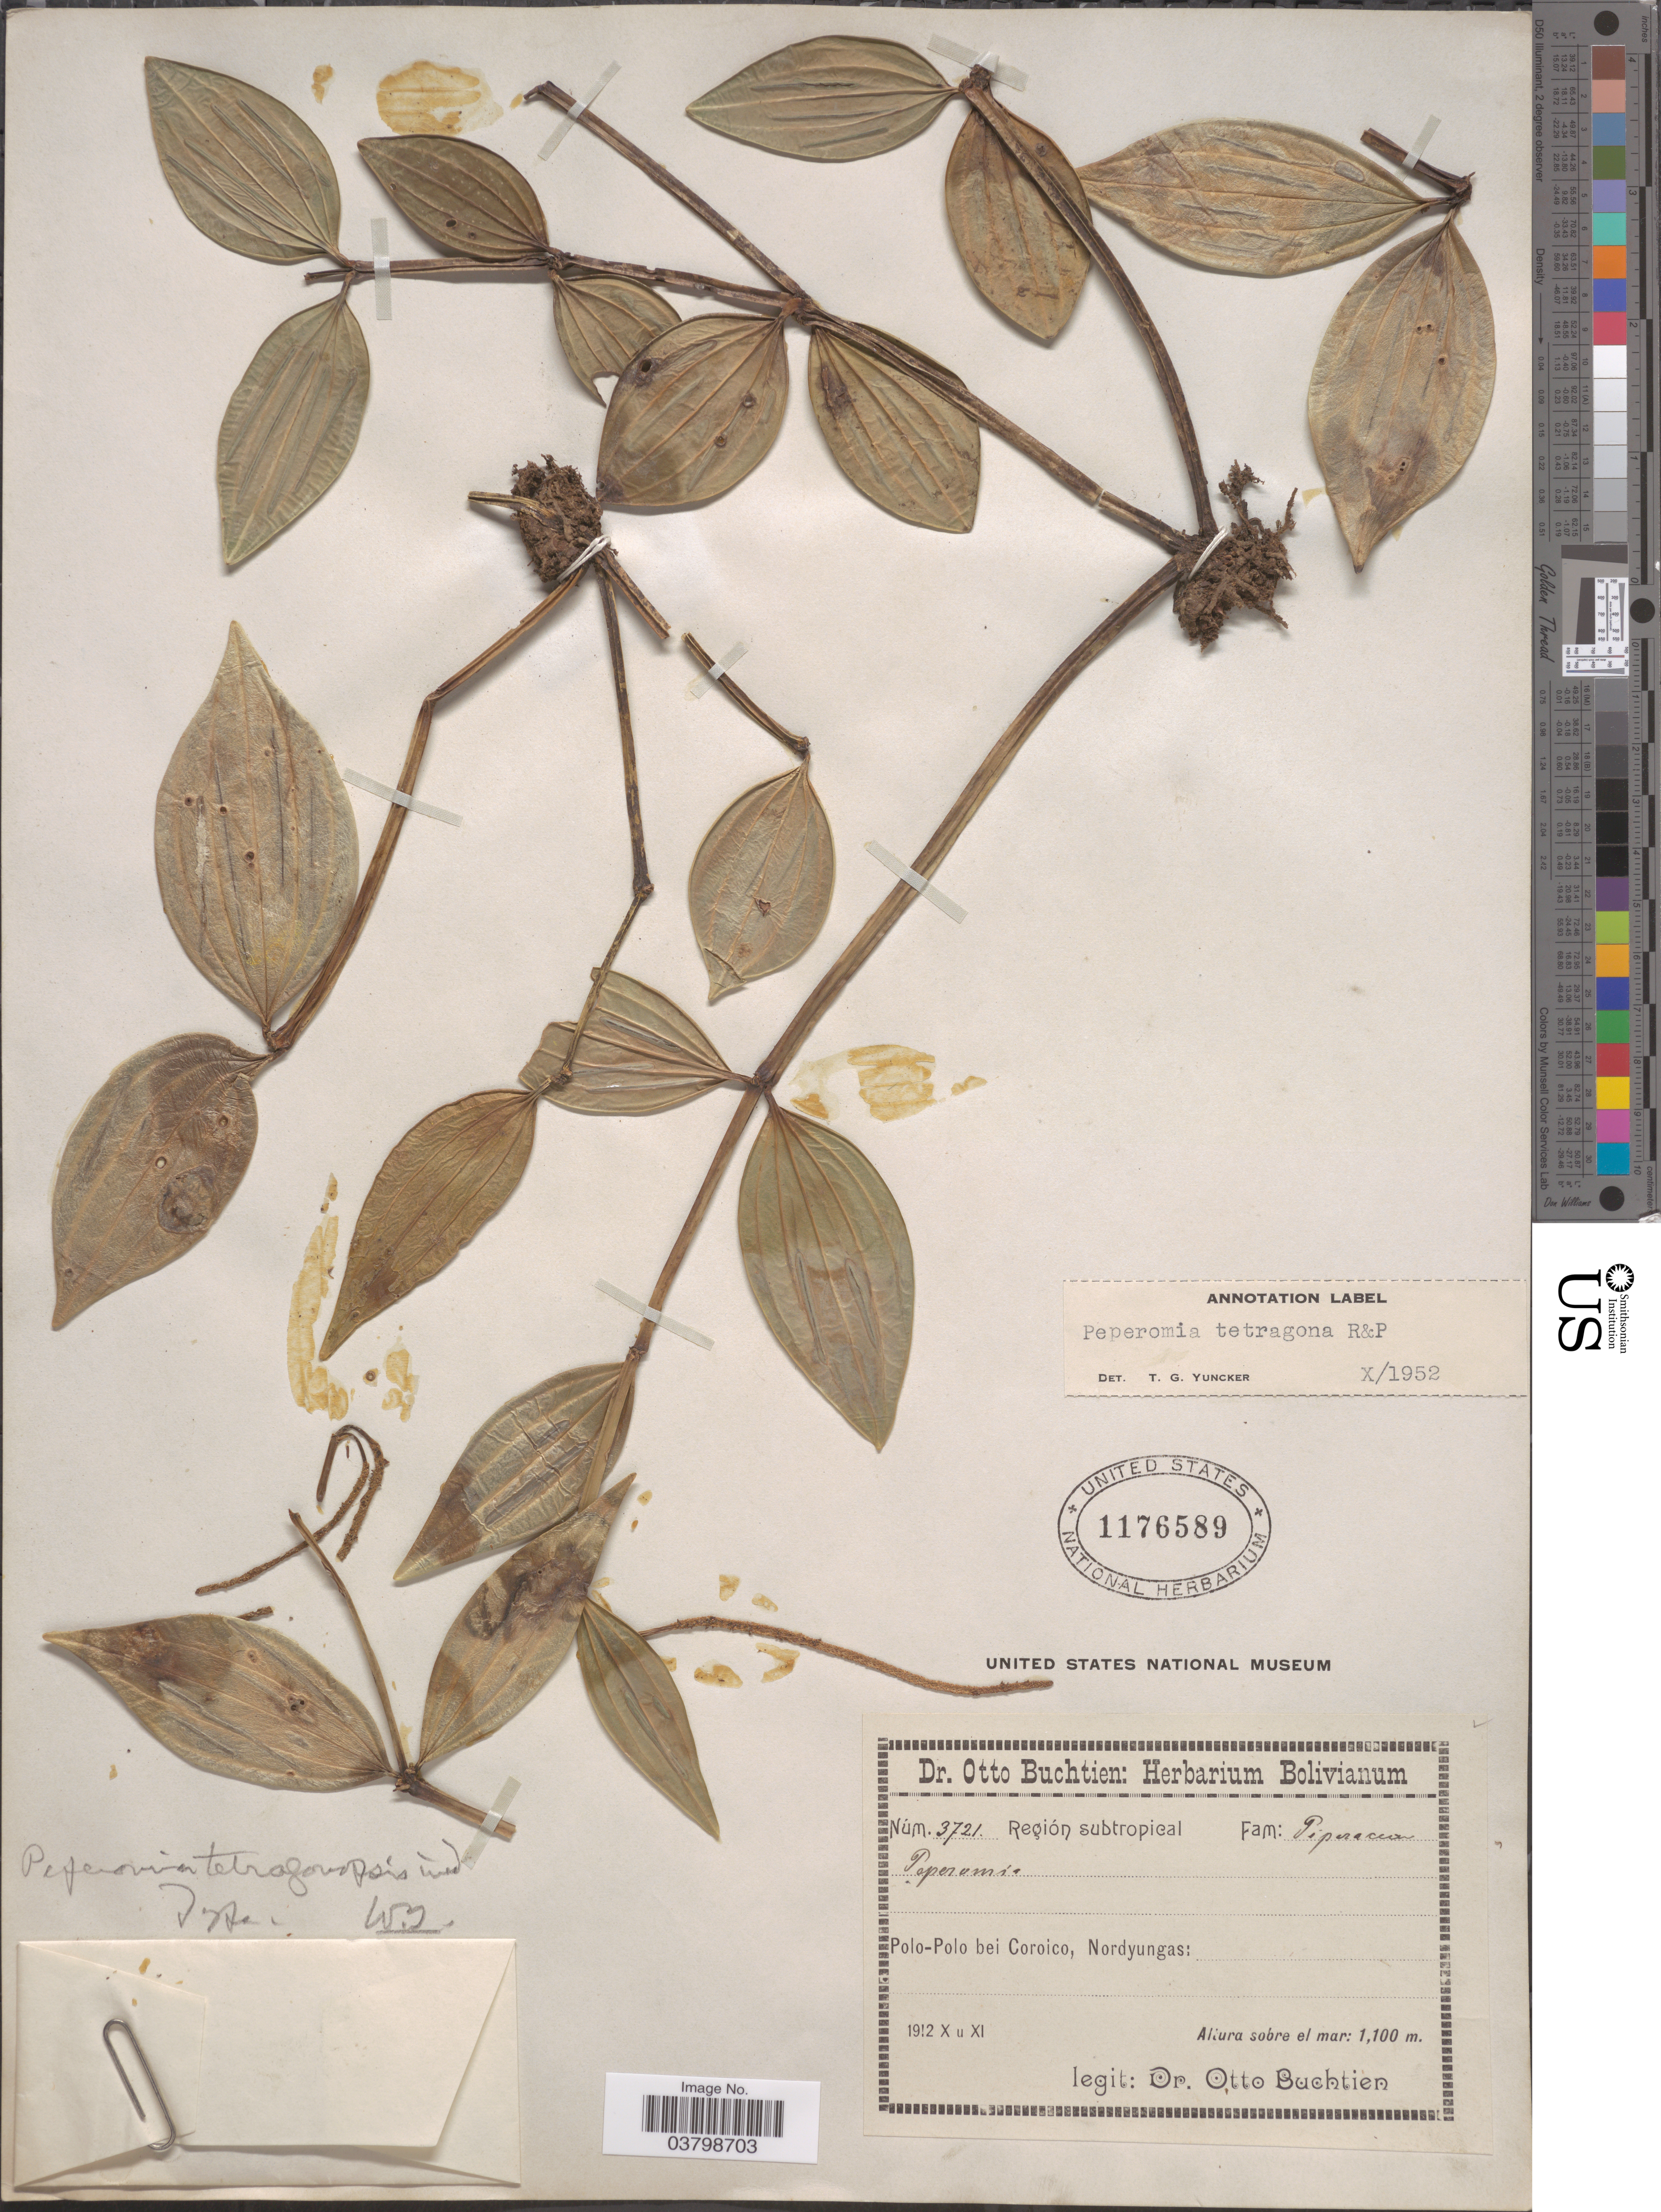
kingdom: Plantae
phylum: Tracheophyta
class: Magnoliopsida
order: Piperales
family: Piperaceae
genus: Peperomia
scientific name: Peperomia tetragona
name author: Ruiz & Pav.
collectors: O. Buchtien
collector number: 3721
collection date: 1912-10/1912-11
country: Bolivia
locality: Región subtropical. Polo-Polo bei Coroico, Nordyungas.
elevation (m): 1100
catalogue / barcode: US 1176589